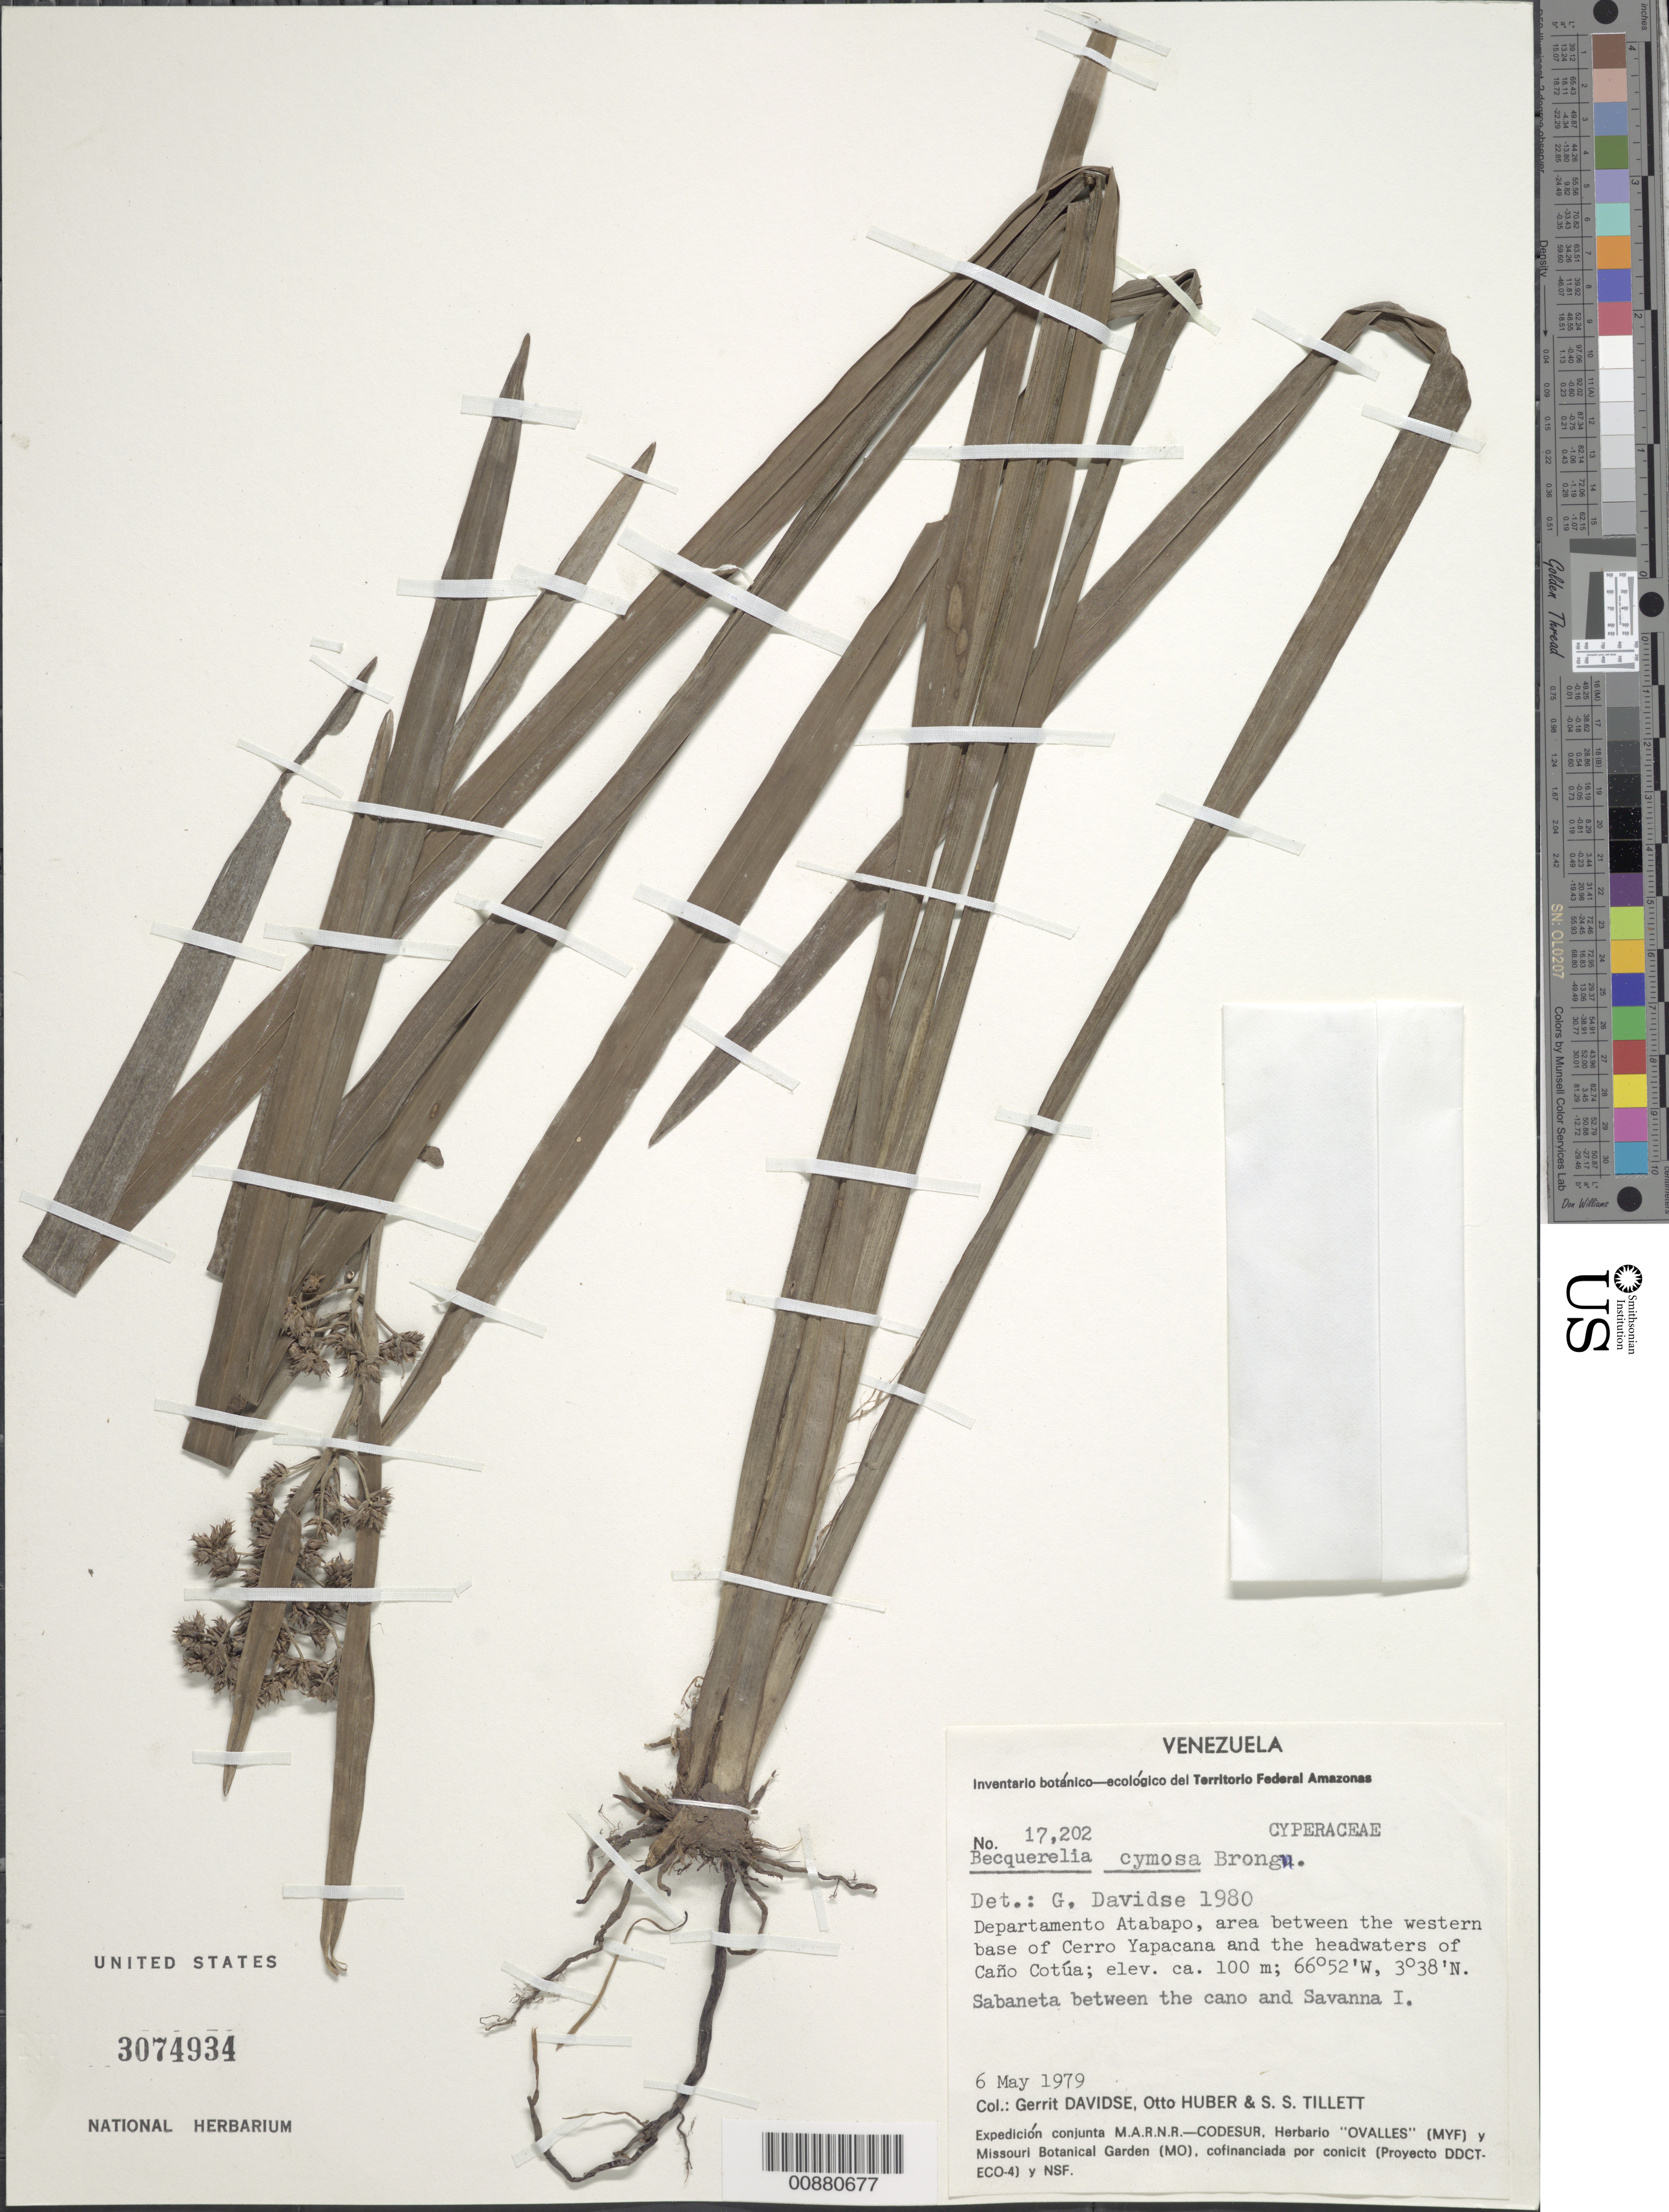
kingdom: Plantae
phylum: Tracheophyta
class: Liliopsida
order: Poales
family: Cyperaceae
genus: Becquerelia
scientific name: Becquerelia cymosa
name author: Brongn.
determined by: Davidse, Gerrit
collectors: G. Davidse, O. Huber & S. S. Tillett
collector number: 17202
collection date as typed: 6-May-79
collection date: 1979-05-06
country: Venezuela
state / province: Amazonas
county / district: Atabapo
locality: Cerro Yapacána, western base, to headwaters of Caño Cotúa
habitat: Sabaneta between caño and savanna I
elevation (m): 100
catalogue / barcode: US 3074934